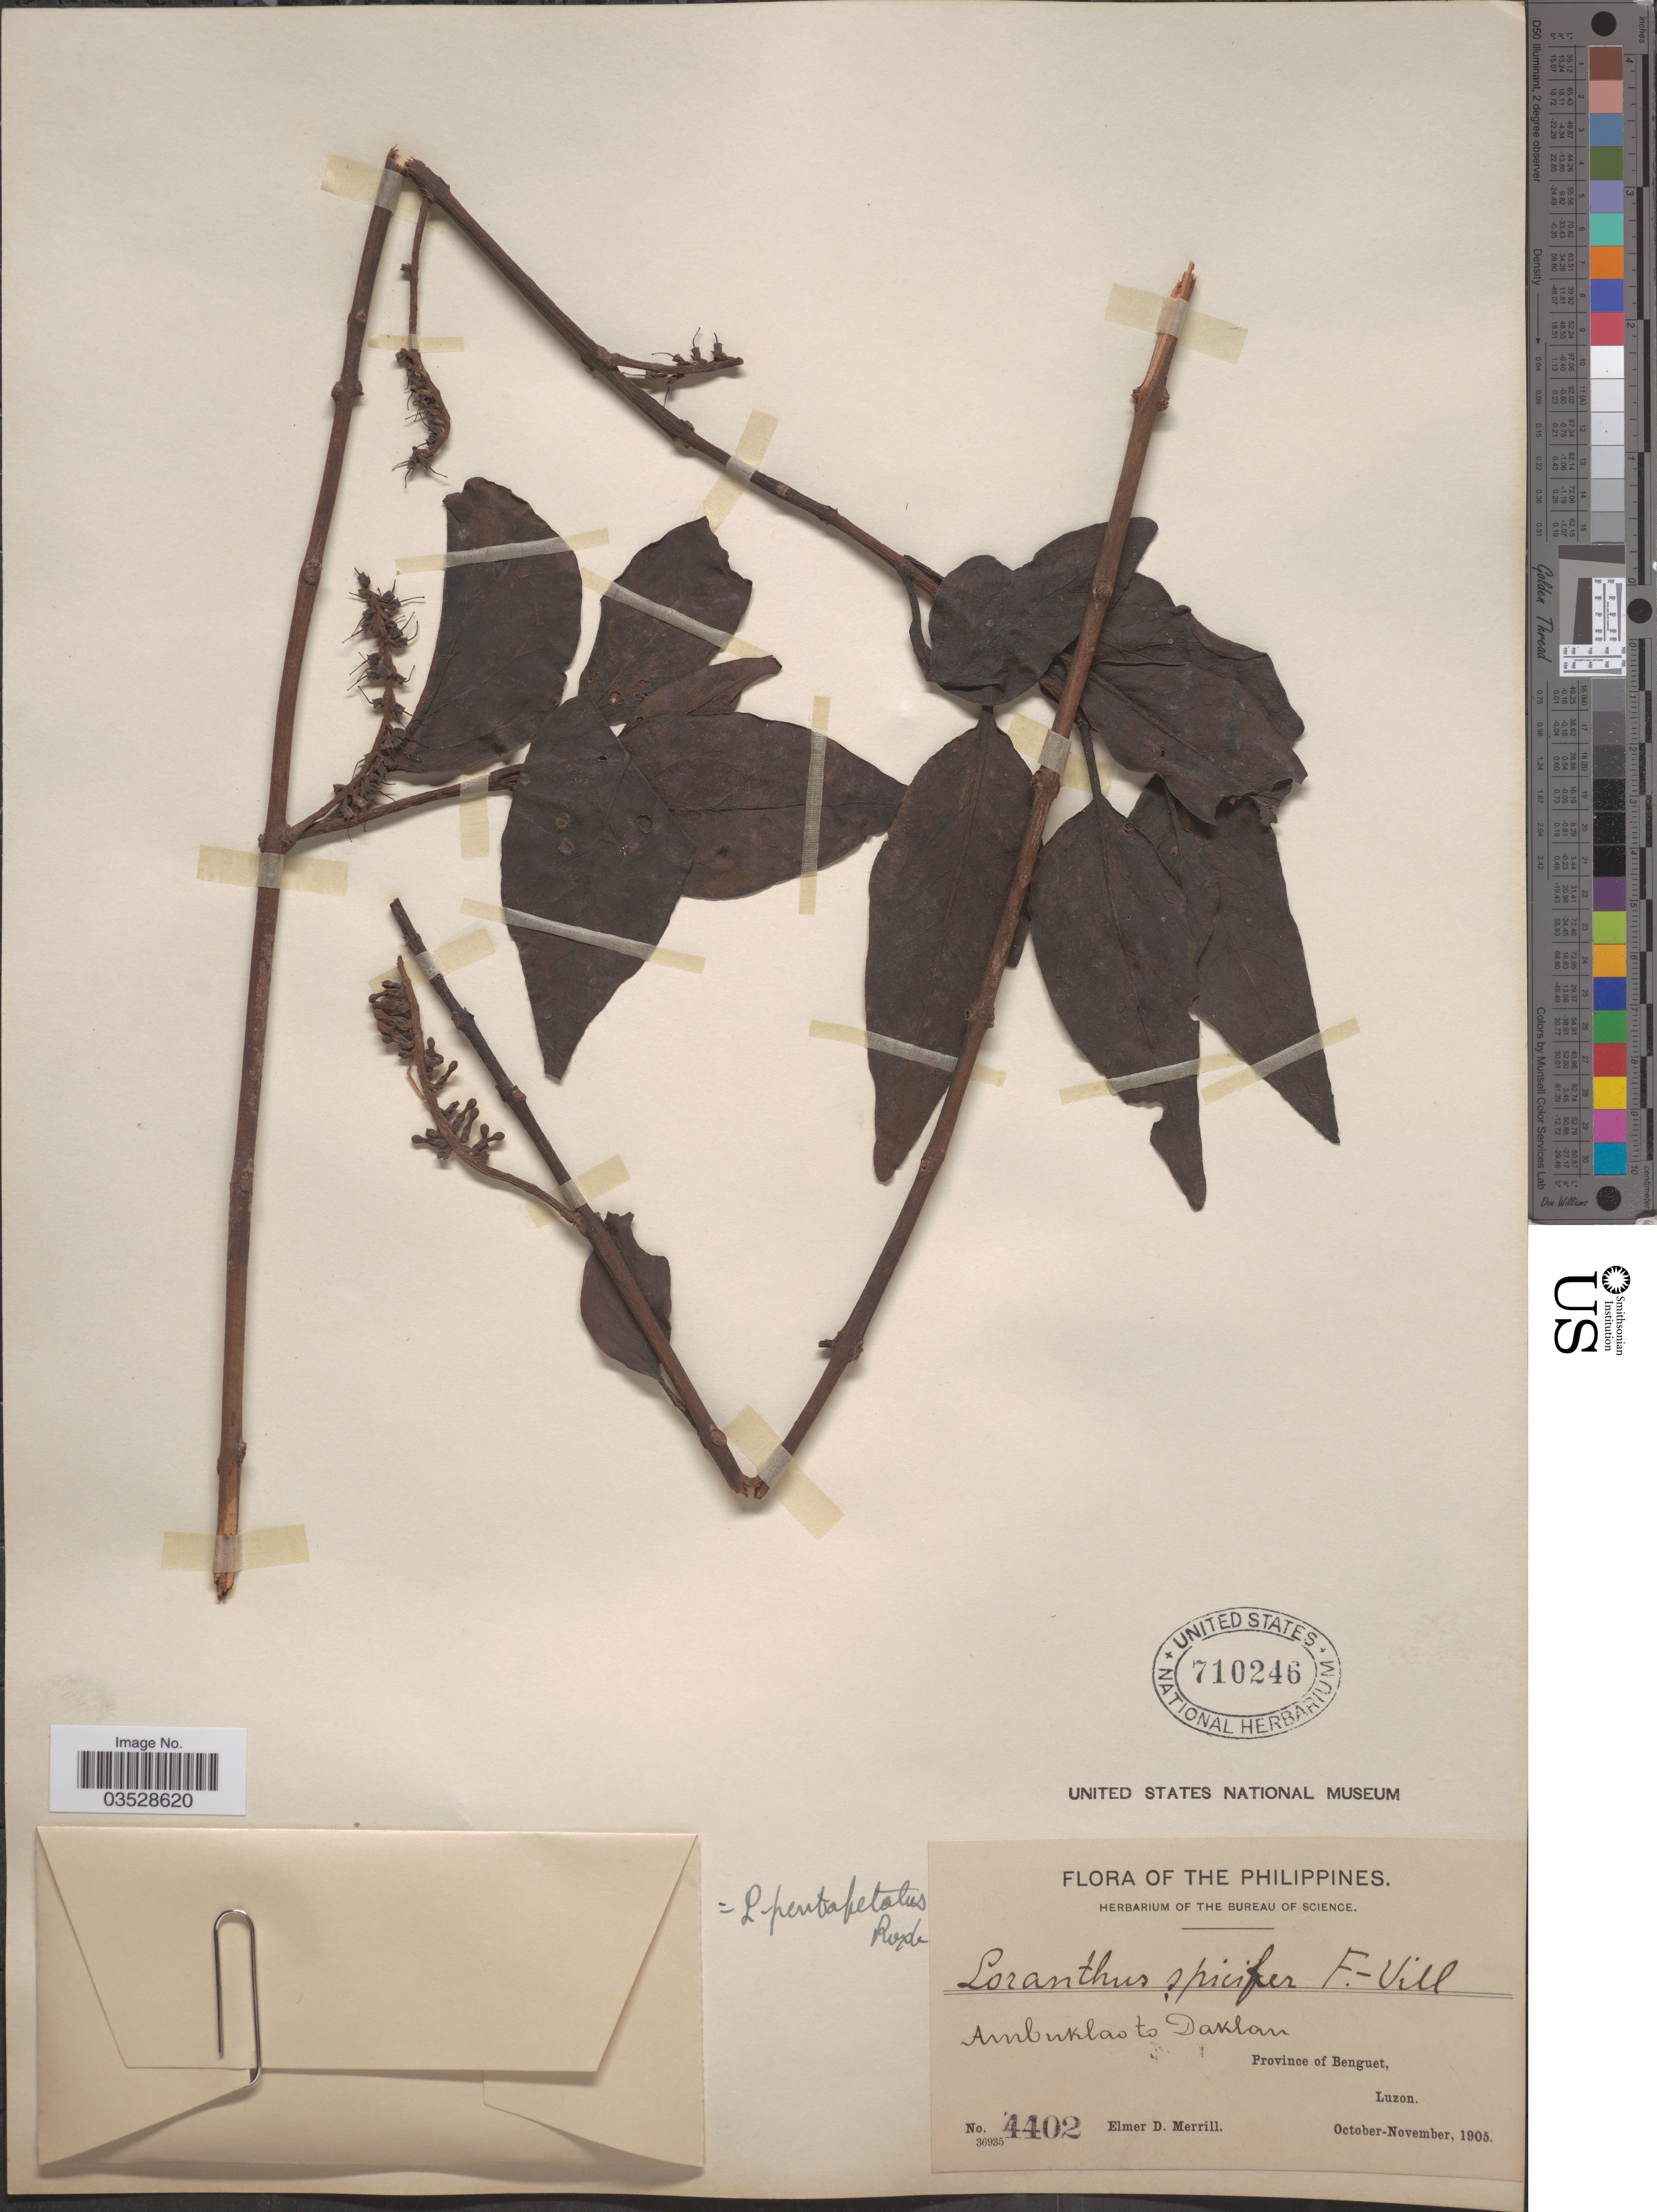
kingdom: Plantae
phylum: Tracheophyta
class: Magnoliopsida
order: Santalales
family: Loranthaceae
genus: Loranthus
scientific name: Loranthus pentapetalus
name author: Roxb.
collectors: E. D. Merrill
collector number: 4402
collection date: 1905-10/1905-11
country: Philippines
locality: Ambuklao to Daklan. Province of Benguet, Luzon.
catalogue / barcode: US 710246